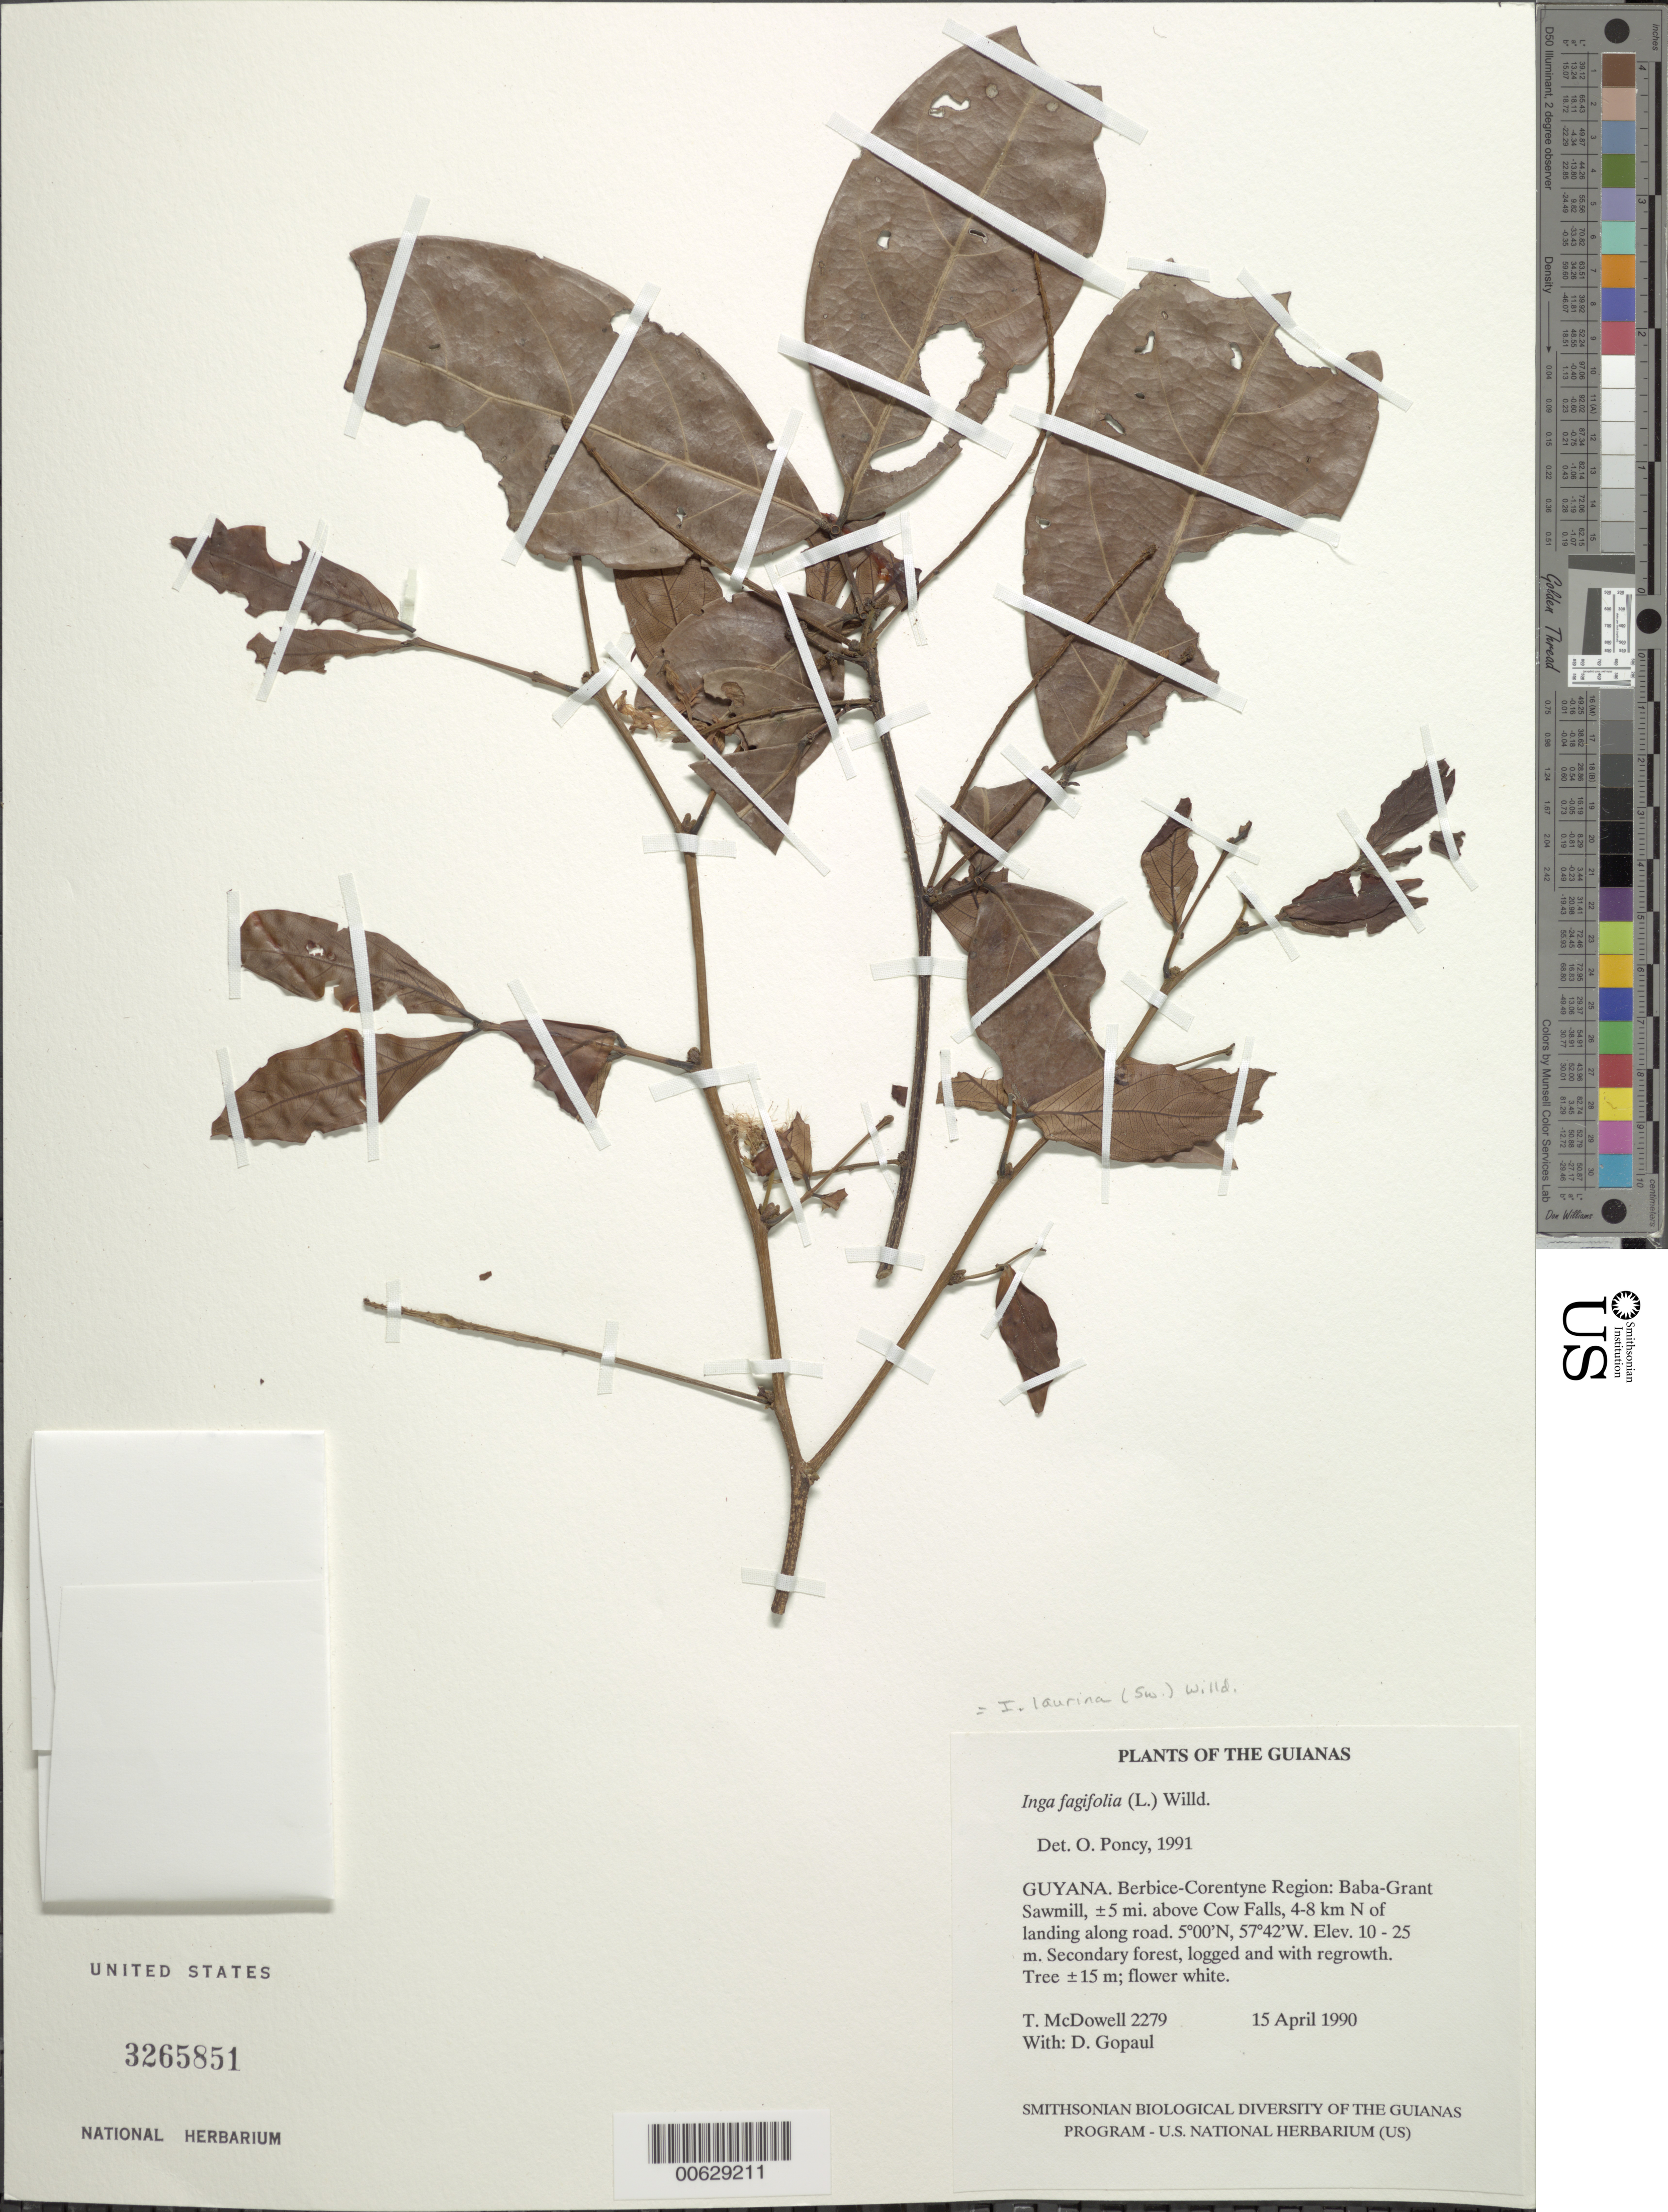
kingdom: Plantae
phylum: Tracheophyta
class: Magnoliopsida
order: Fabales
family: Fabaceae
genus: Inga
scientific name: Inga laurina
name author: (Sw.) Willd.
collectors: T. McDowell & D. Gopaul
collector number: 2279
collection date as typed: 15 April 1990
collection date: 1990-04-15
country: Guyana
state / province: E. Berbice-Corentyne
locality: Baba-Grant Sawmill, ±5 mi. above Cow Falls, Corentyne River. 4-8 km N of landing along logging road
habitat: Secondary forest, logged and with regrowth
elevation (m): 10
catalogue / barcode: US 3265851